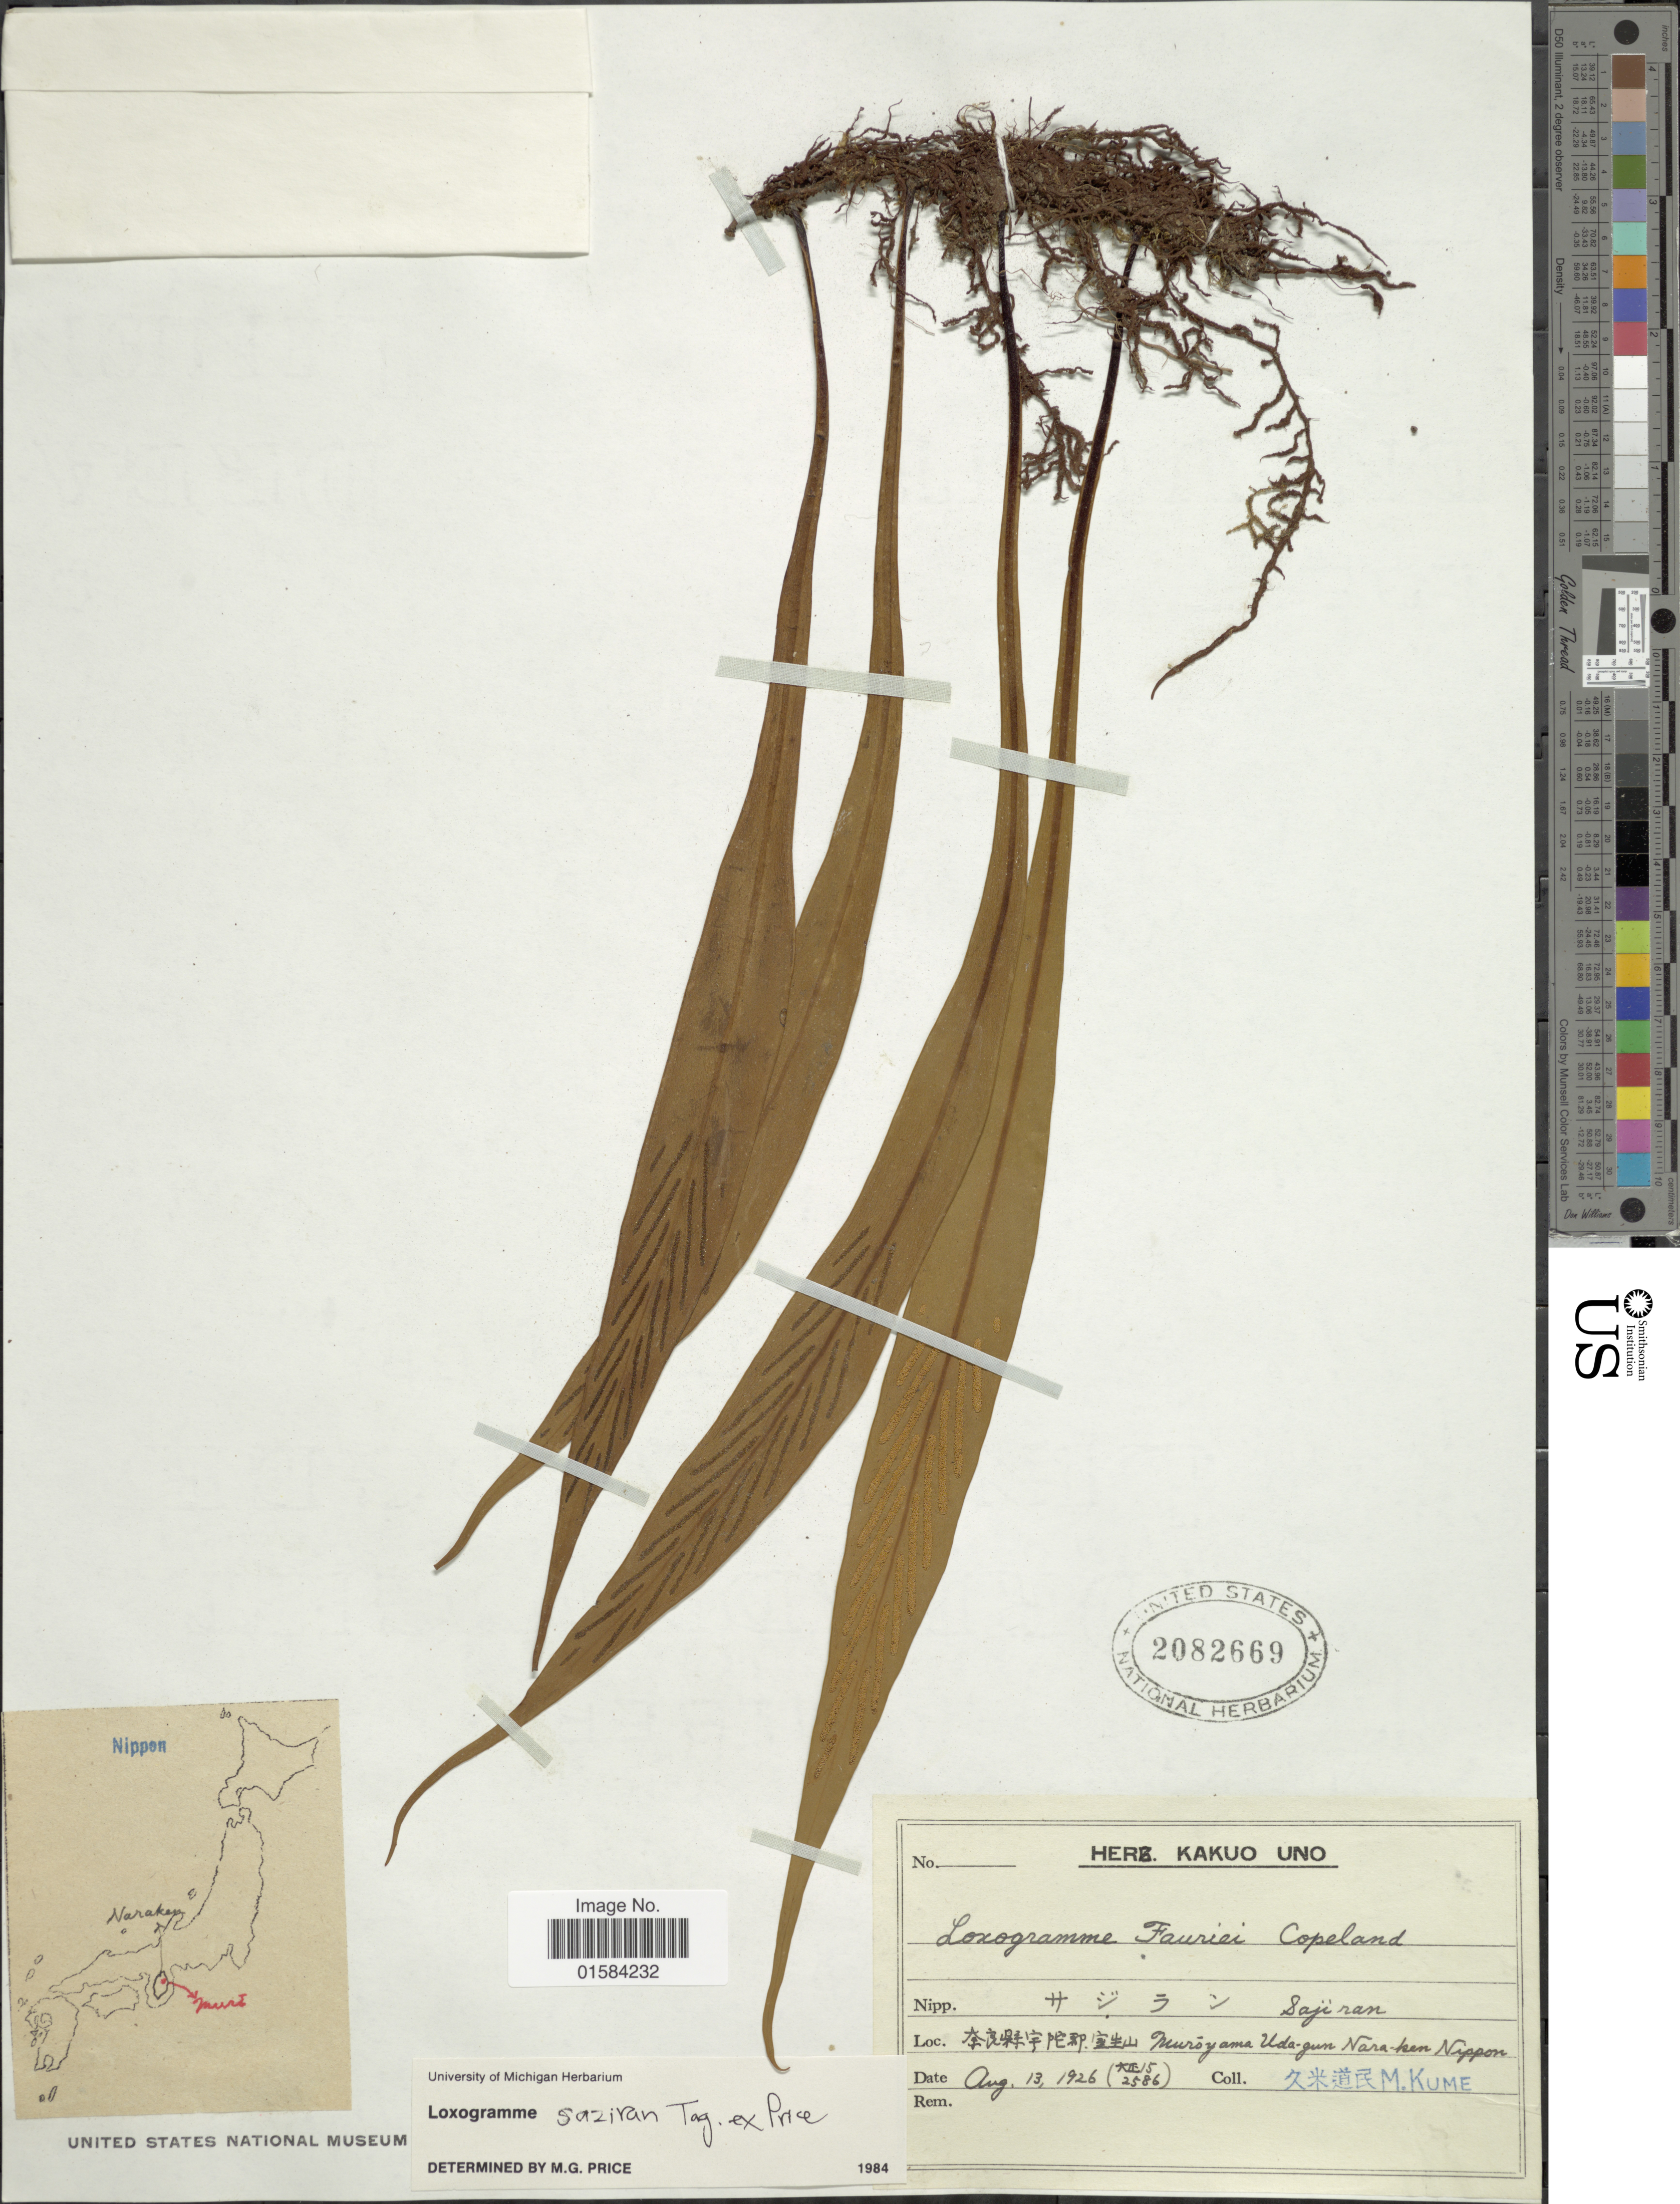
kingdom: Plantae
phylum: Tracheophyta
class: Polypodiopsida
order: Polypodiales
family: Polypodiaceae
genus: Loxogramme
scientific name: Loxogramme saziran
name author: Tagawa ex M.G. Price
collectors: M. Kume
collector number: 2586*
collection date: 1926-08-13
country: Japan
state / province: Nara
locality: Muroyama, Uda-gun, Nara-ken, Nippon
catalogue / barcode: US 2082669